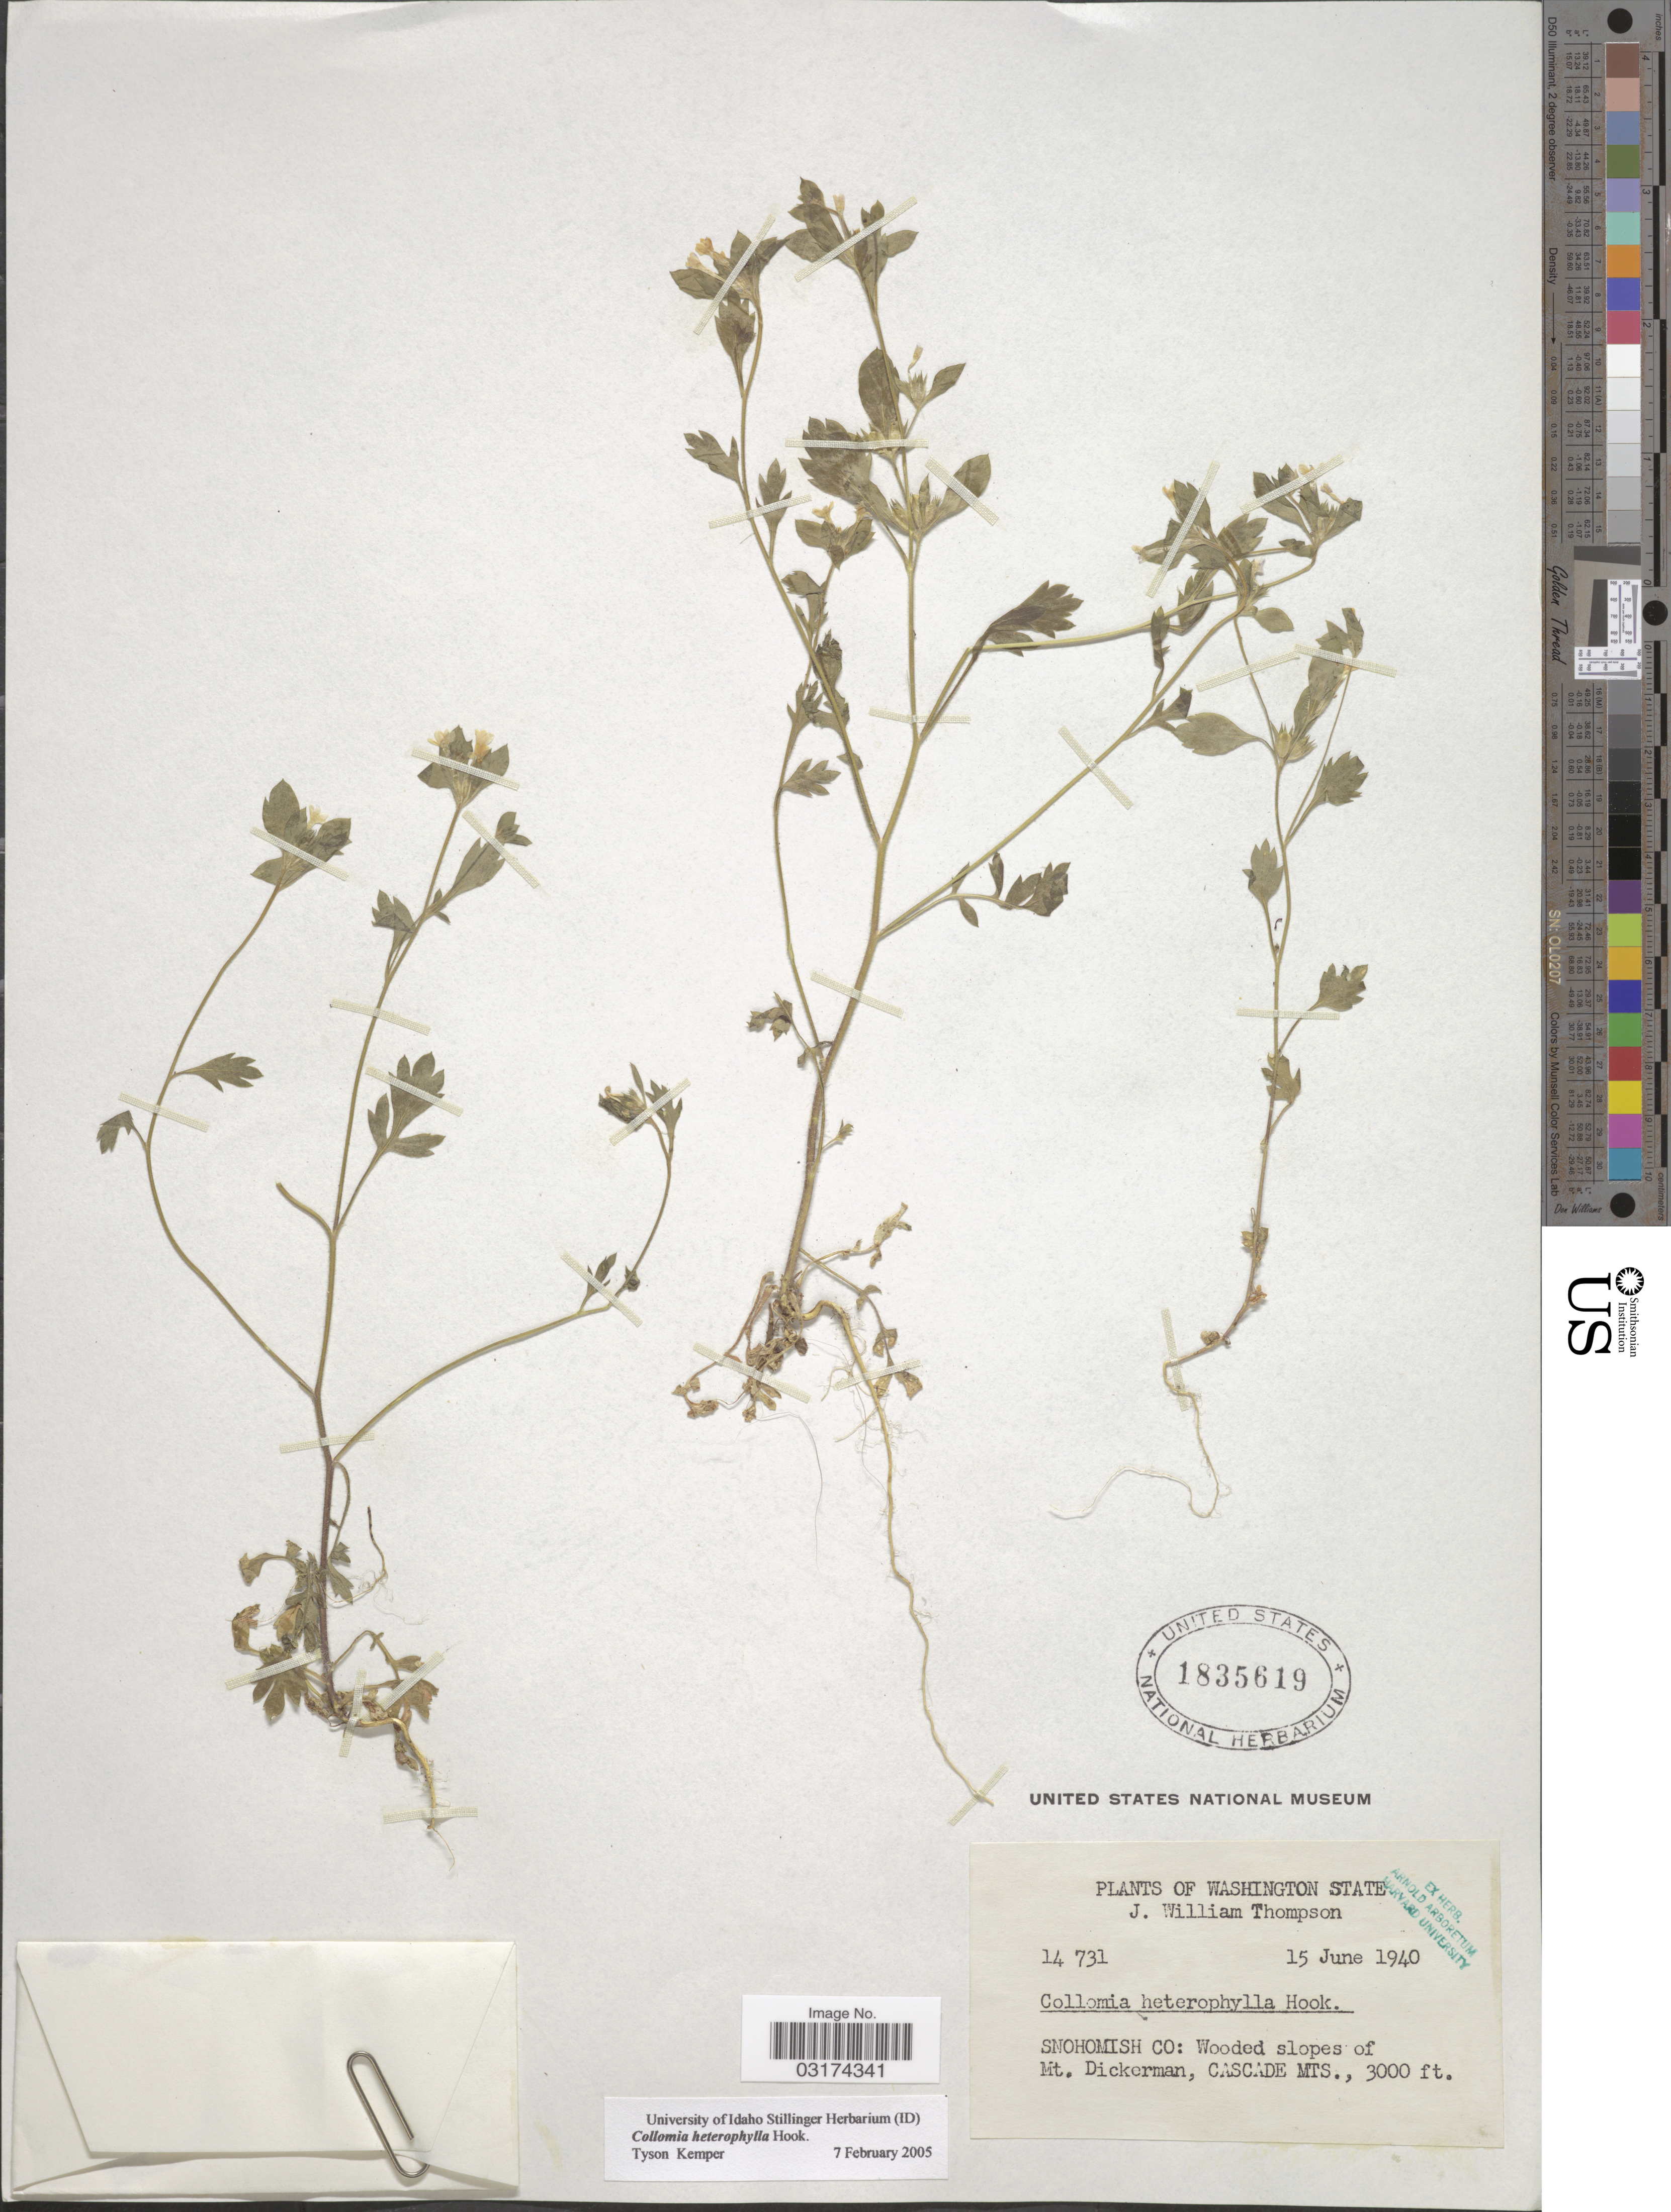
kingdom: Plantae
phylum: Tracheophyta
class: Magnoliopsida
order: Ericales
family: Polemoniaceae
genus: Collomia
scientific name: Collomia heterophylla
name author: Hook.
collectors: J. W. Thompson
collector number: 14731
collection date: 1940-06-15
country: United States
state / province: Washington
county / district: SNOHOMISH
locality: SNOHOMISH CO: Wooded slopes of Mt. Dickerman, CASCADE MTS.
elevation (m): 914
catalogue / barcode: US 1835619